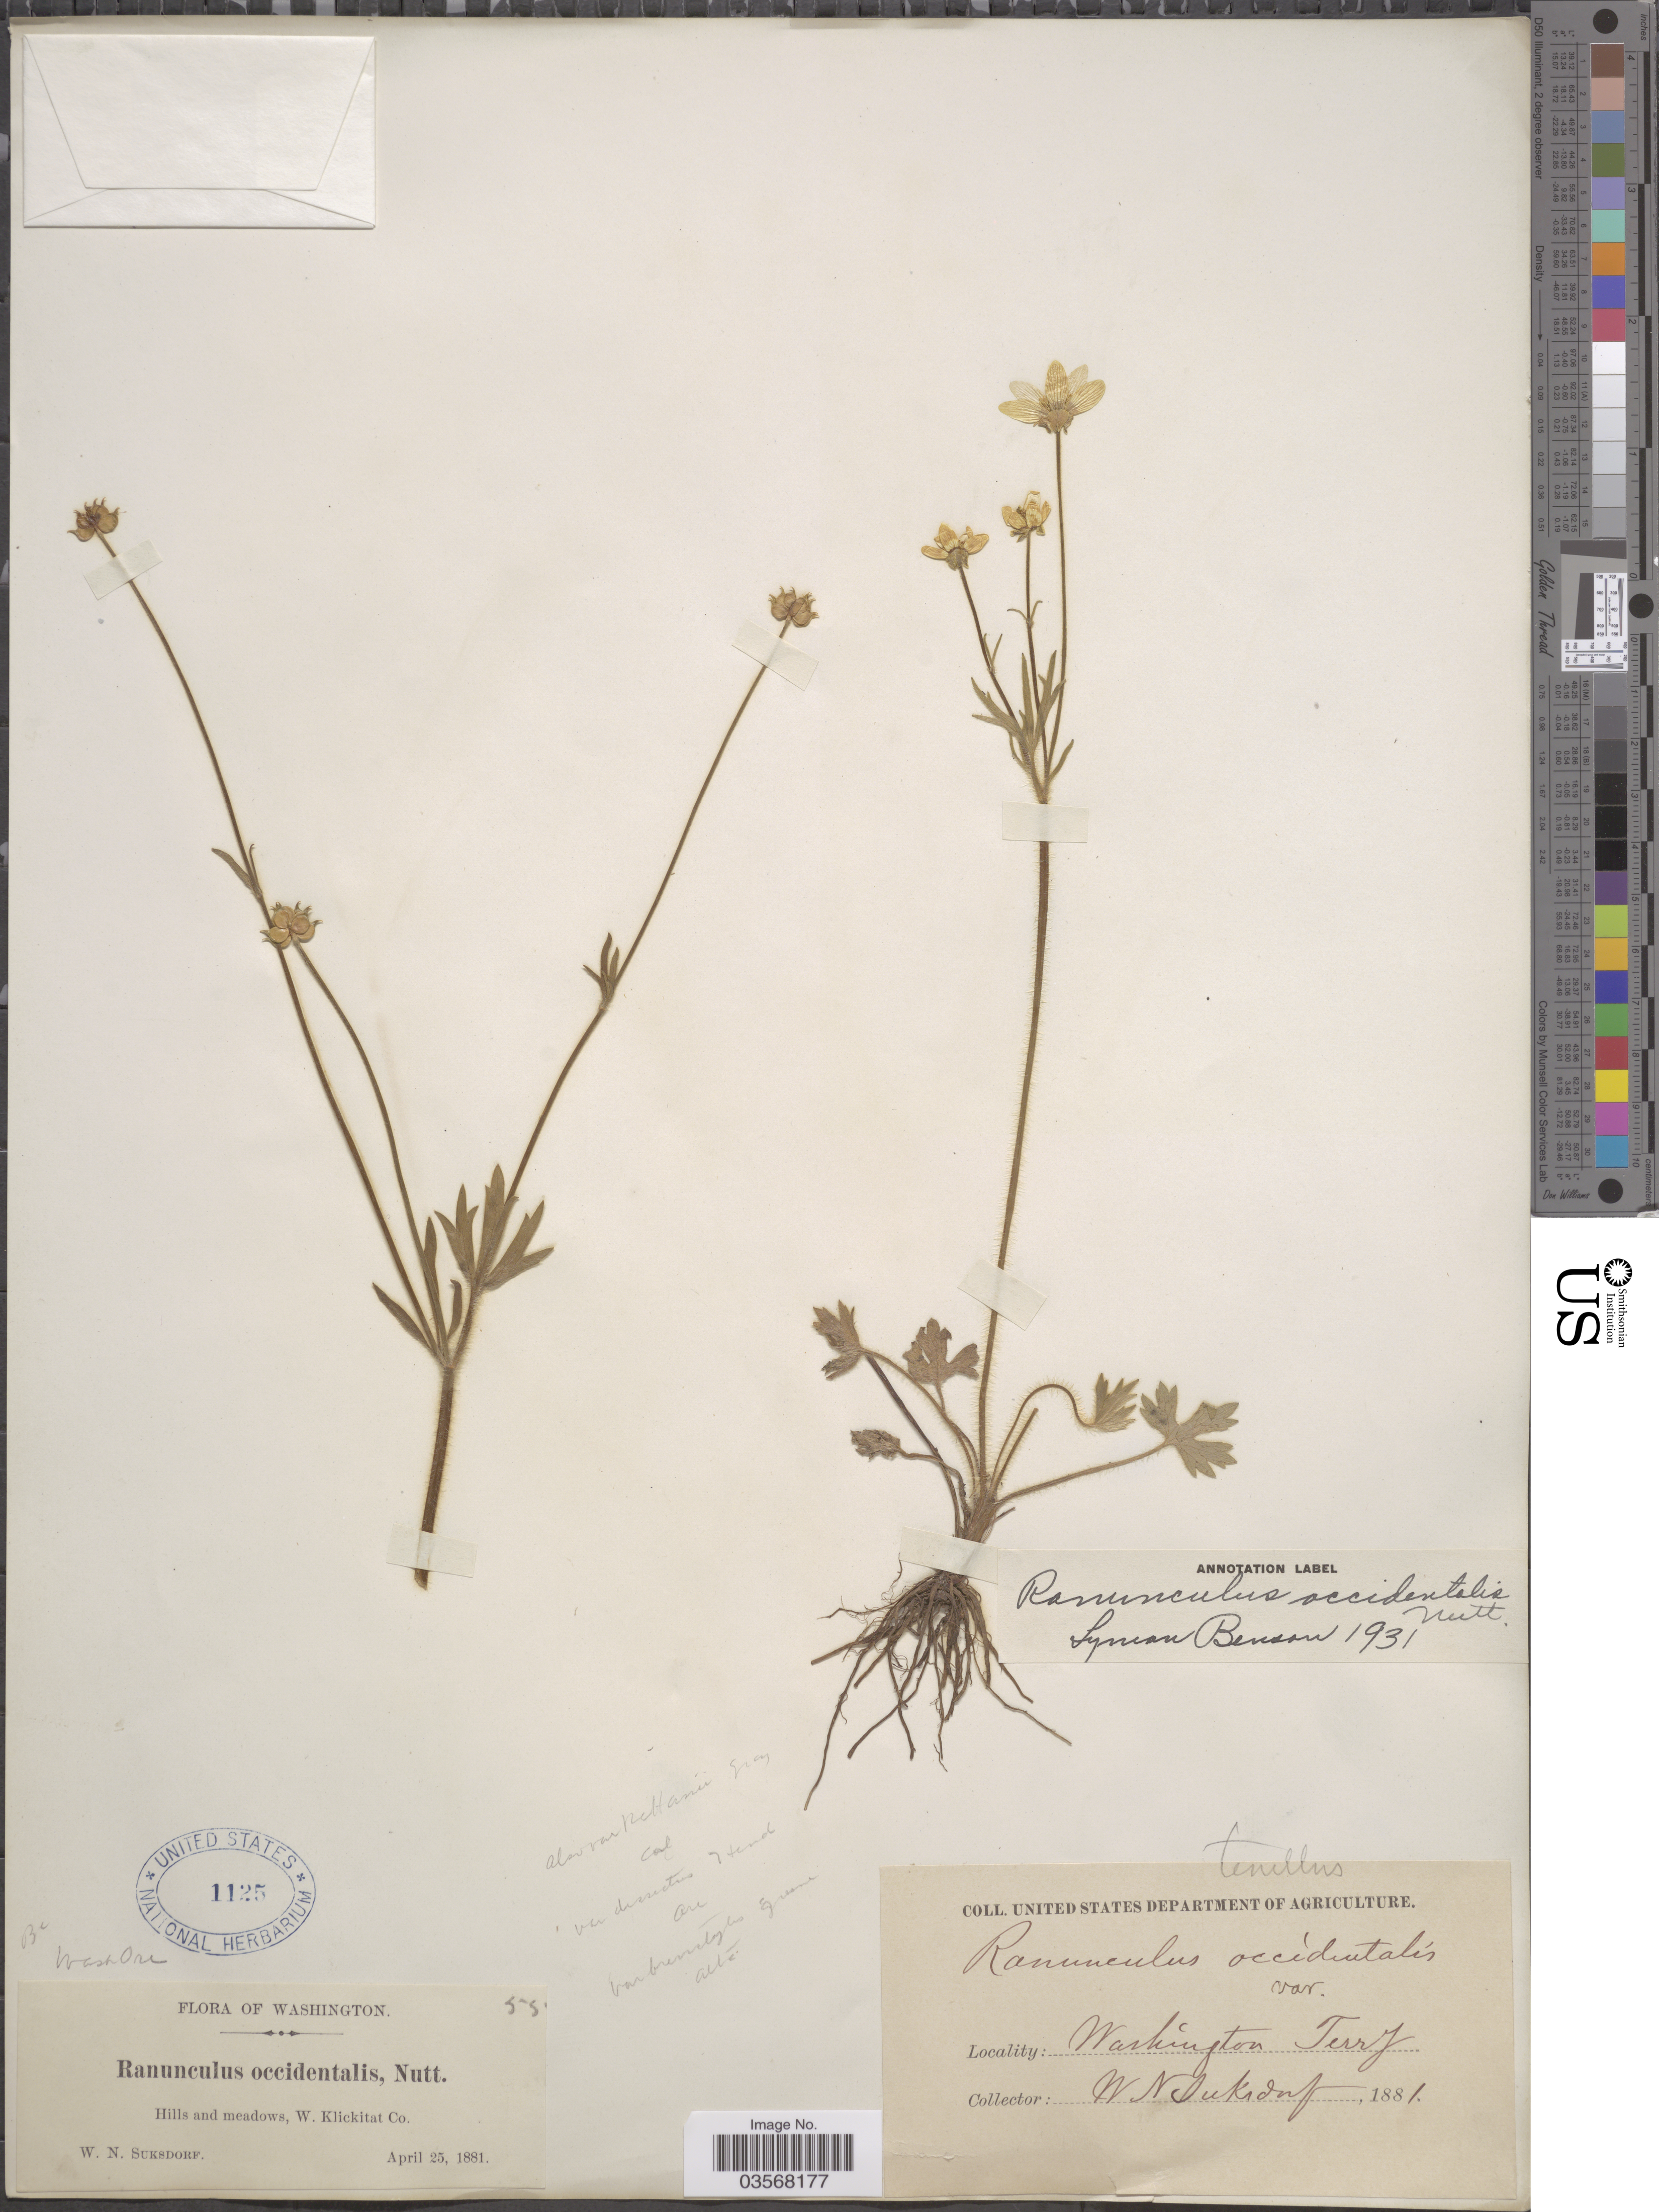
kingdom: Plantae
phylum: Tracheophyta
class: Magnoliopsida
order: Ranunculales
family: Ranunculaceae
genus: Ranunculus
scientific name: Ranunculus occidentalis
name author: Nutt.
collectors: W. N. Suksdorf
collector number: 55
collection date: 1881-04-25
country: United States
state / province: Washington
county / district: Klickitat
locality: Hills and meadows, W. Klickitat Co. Washington Terry.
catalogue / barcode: US 1125